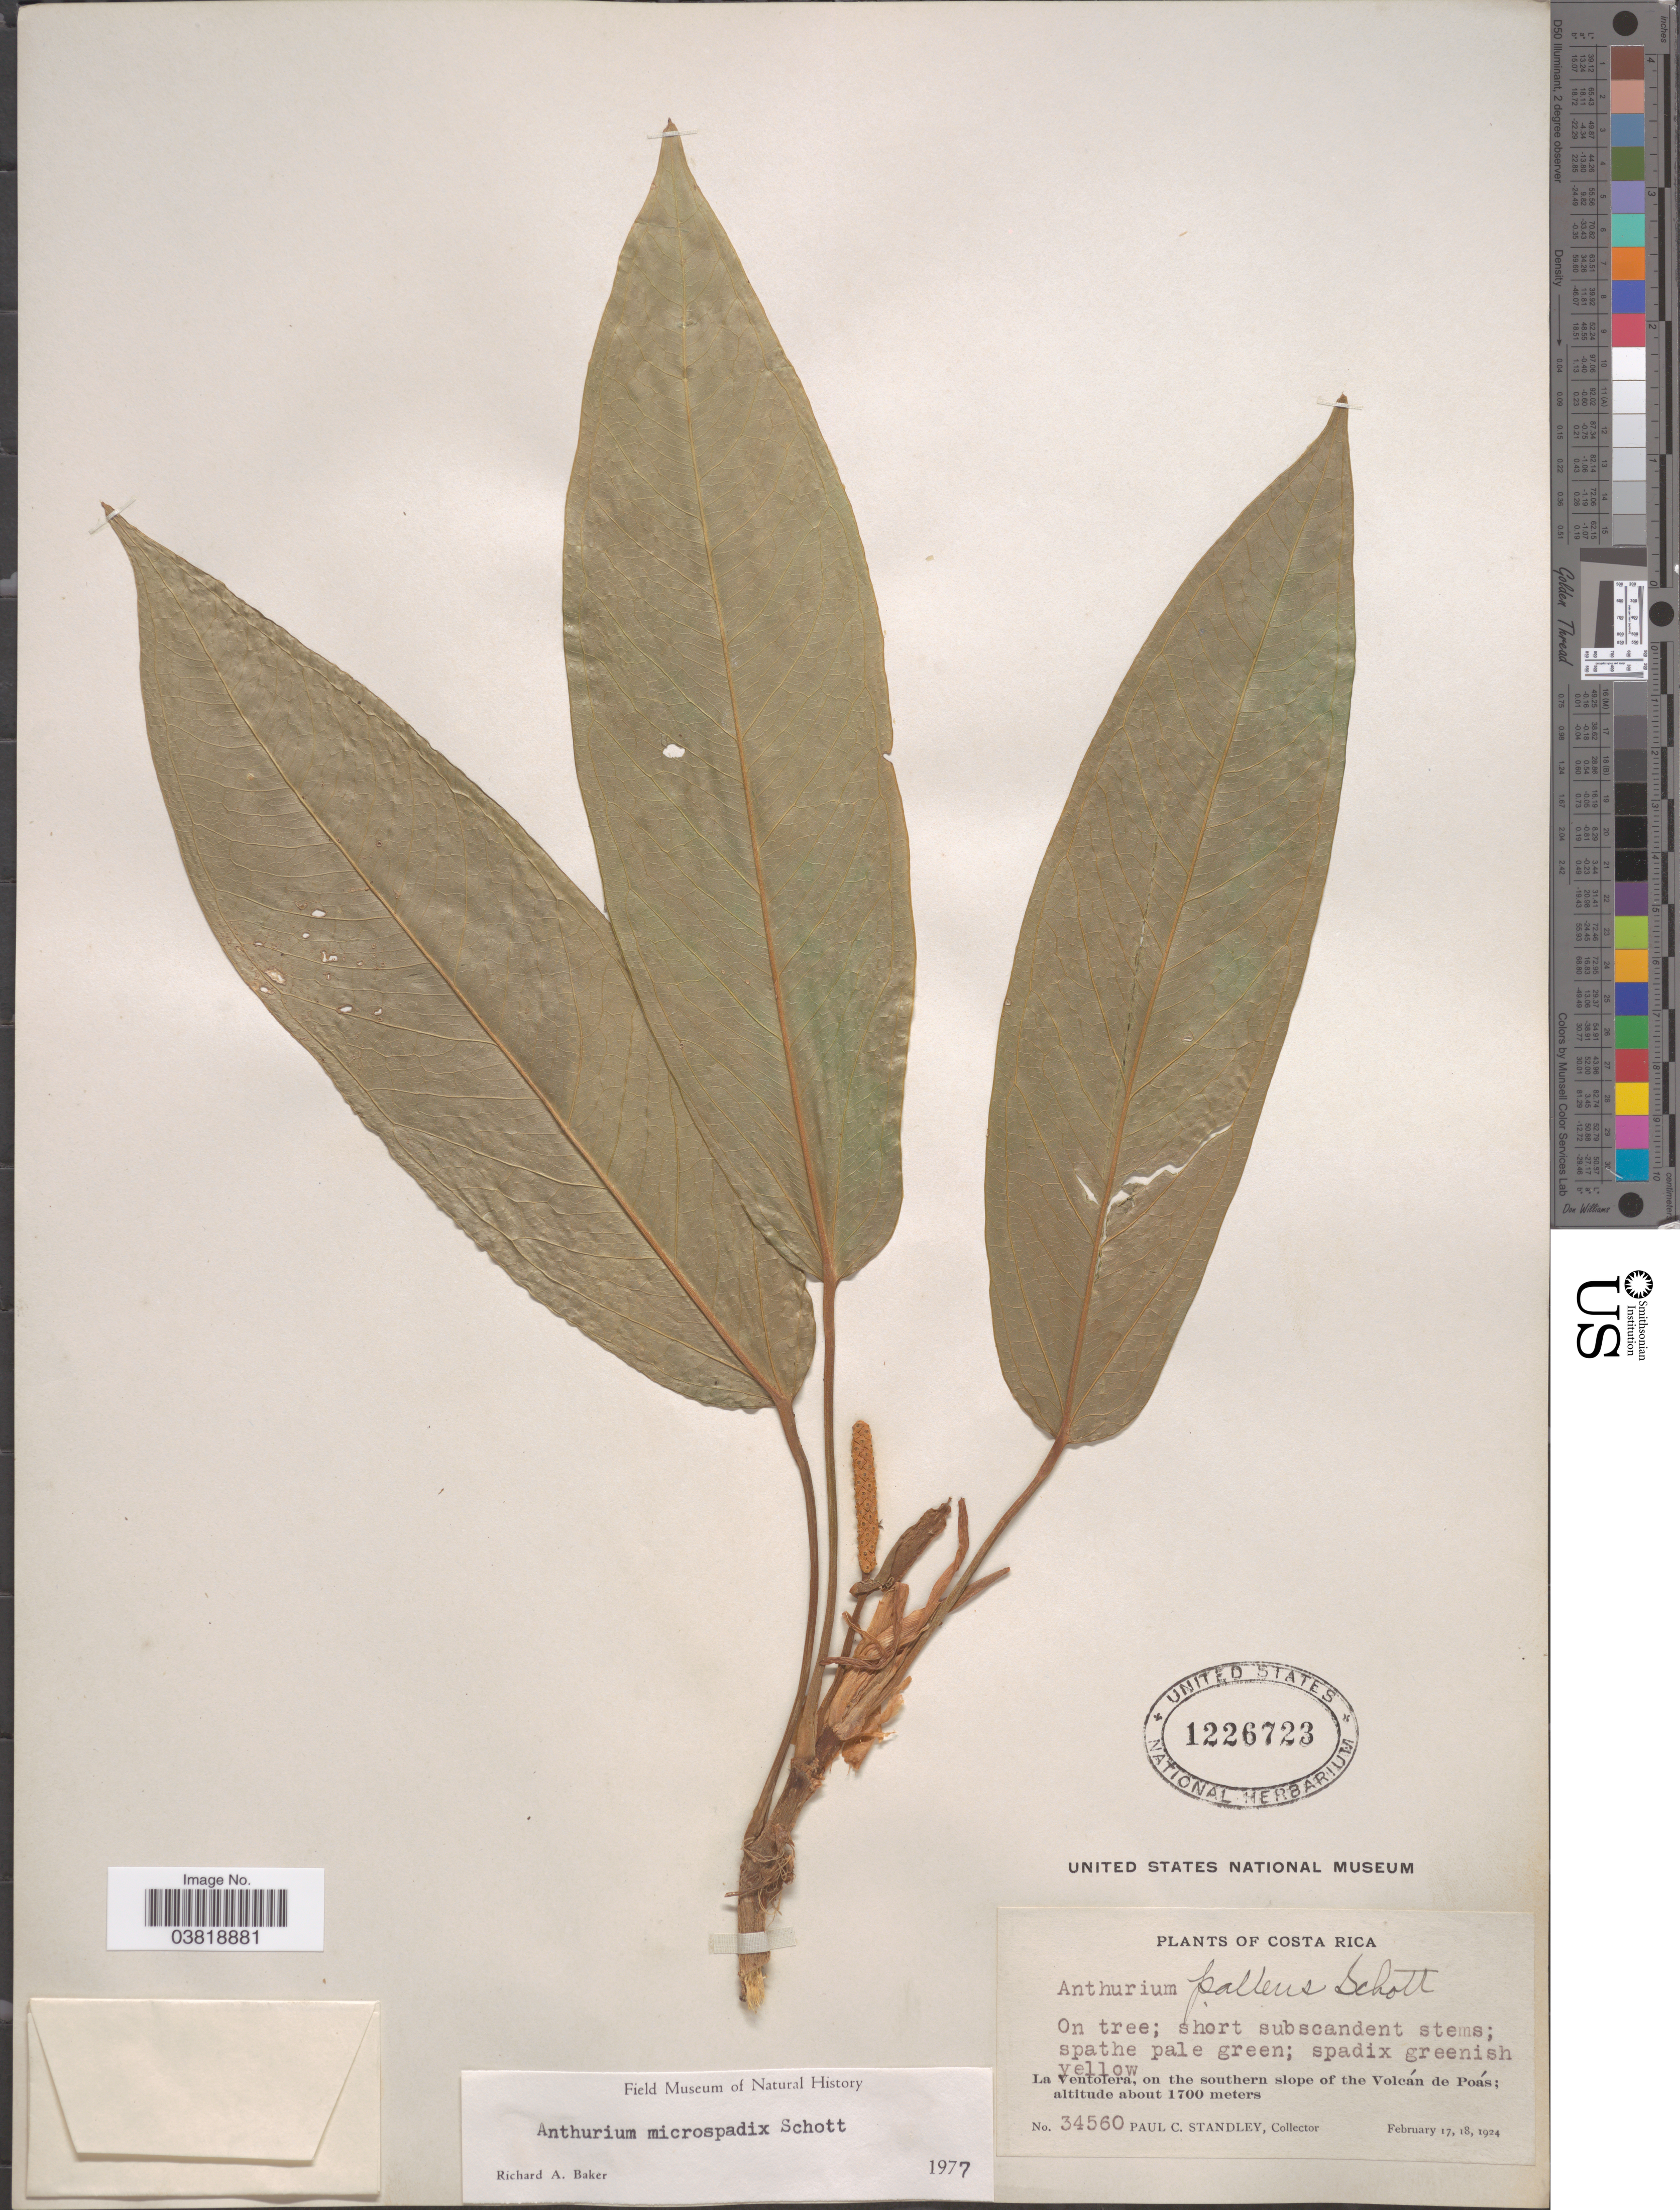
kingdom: Plantae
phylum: Tracheophyta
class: Liliopsida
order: Alismatales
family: Araceae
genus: Anthurium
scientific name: Anthurium microspadix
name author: Schott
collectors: P. C. Standley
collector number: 34560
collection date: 1924-02-17/1924-02-18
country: Costa Rica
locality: La Ventolera, on the southern slope of the Volcán de Poás.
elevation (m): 1700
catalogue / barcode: US 1226723